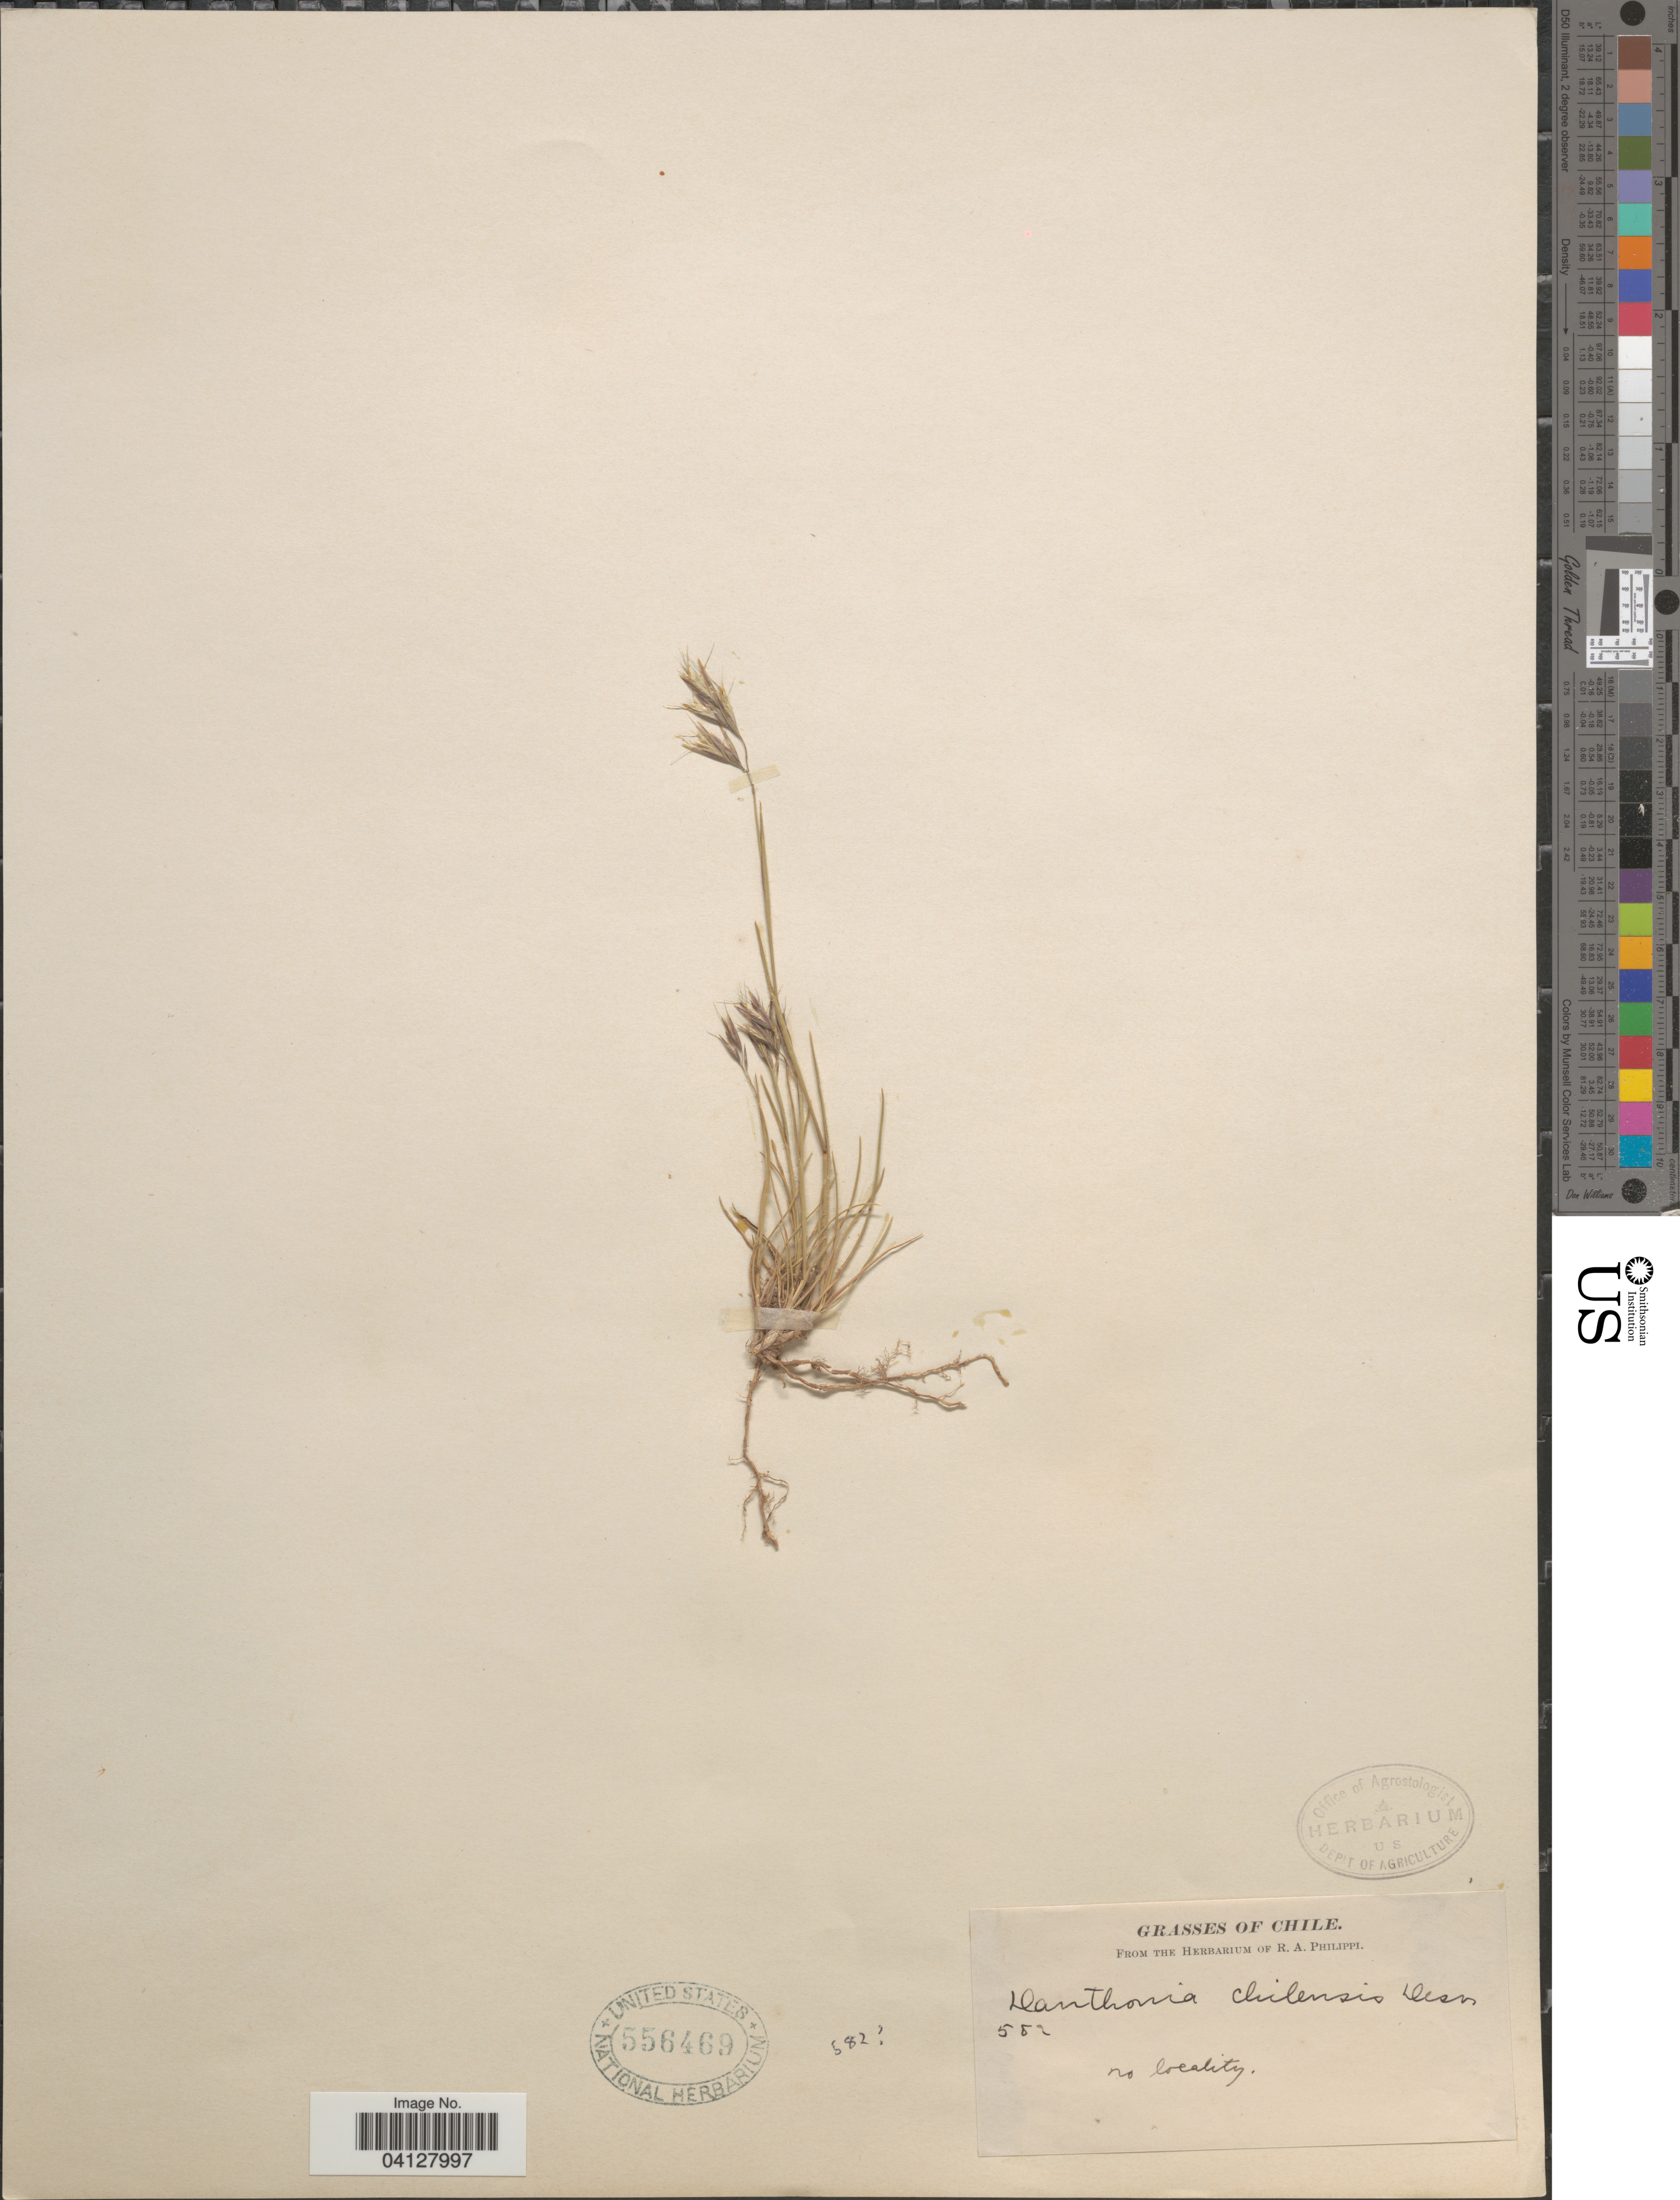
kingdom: Plantae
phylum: Tracheophyta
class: Liliopsida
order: Poales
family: Poaceae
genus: Danthonia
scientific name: Danthonia chilensis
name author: É. Desv.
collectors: ex. herb. R.A. Philippi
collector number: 582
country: Chile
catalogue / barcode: US 556469